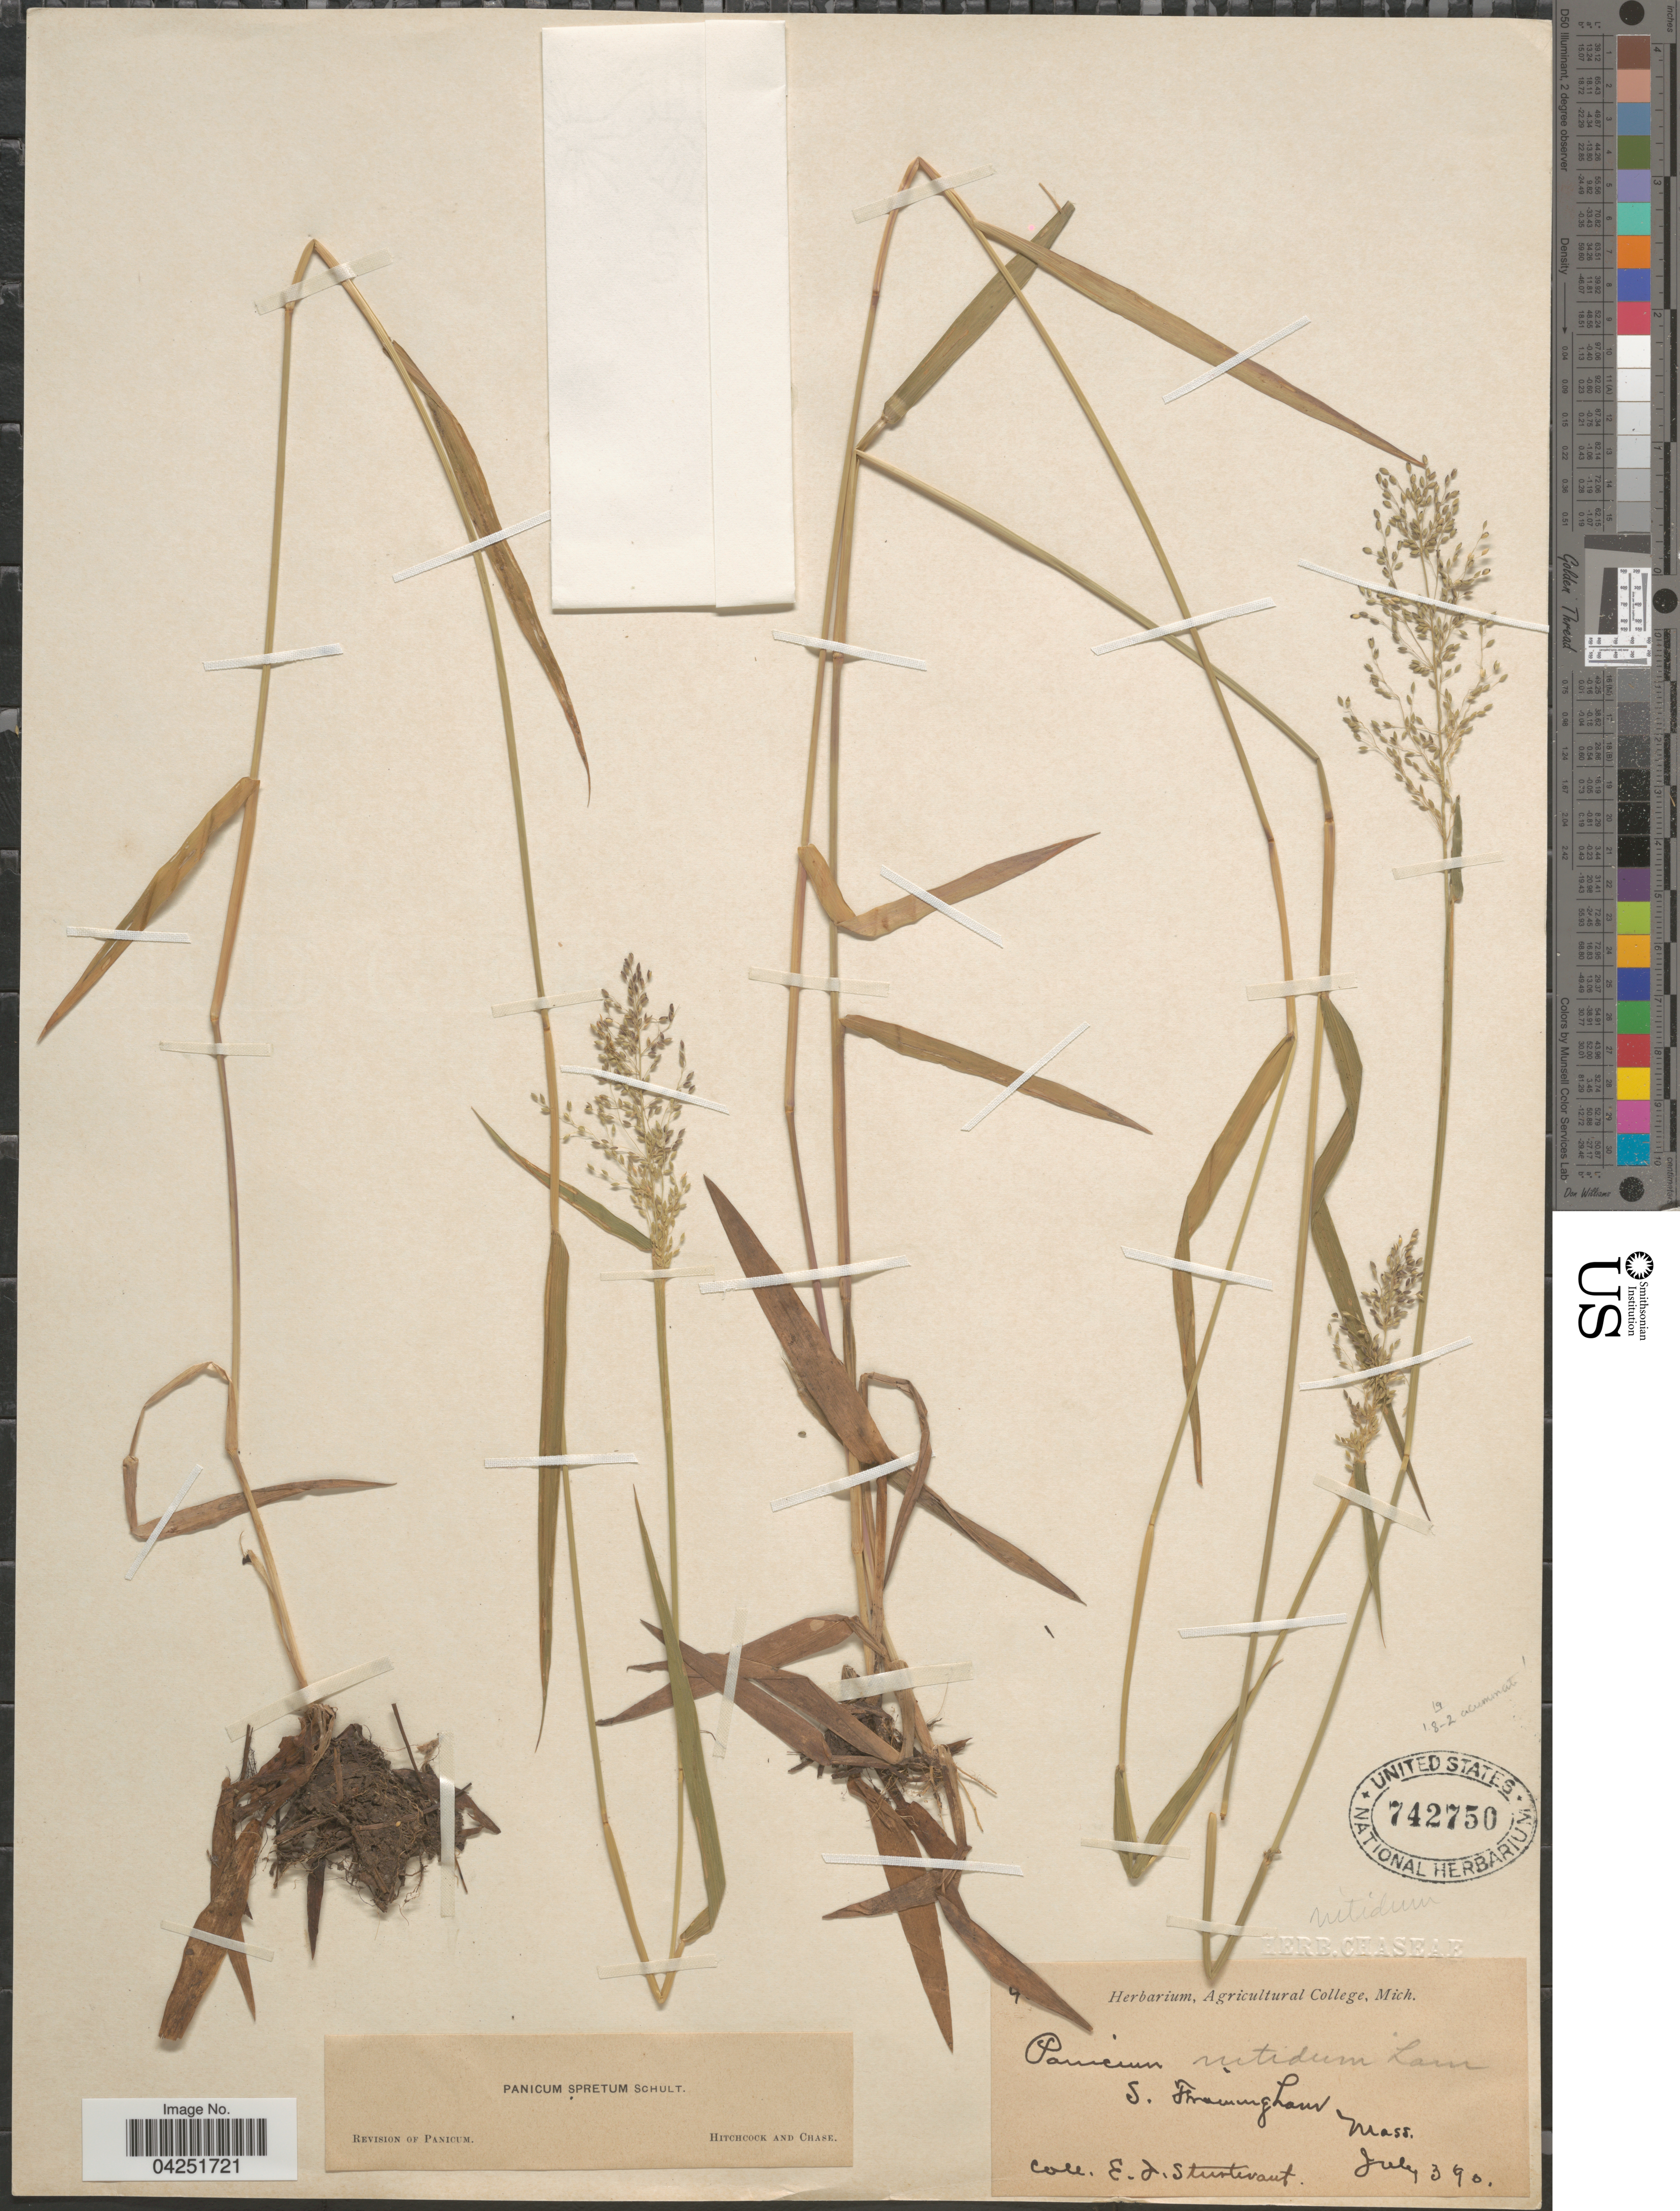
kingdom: Plantae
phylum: Tracheophyta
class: Liliopsida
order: Poales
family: Poaceae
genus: Dichanthelium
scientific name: Dichanthelium acuminatum var. densiflorum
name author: (Rand & Redfield) Gould & C.A. Clark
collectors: E. Sturtevant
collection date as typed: Transcribed d/m/y: 3/7/90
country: United States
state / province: Massachusetts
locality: S. Framingham.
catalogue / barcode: US 742750